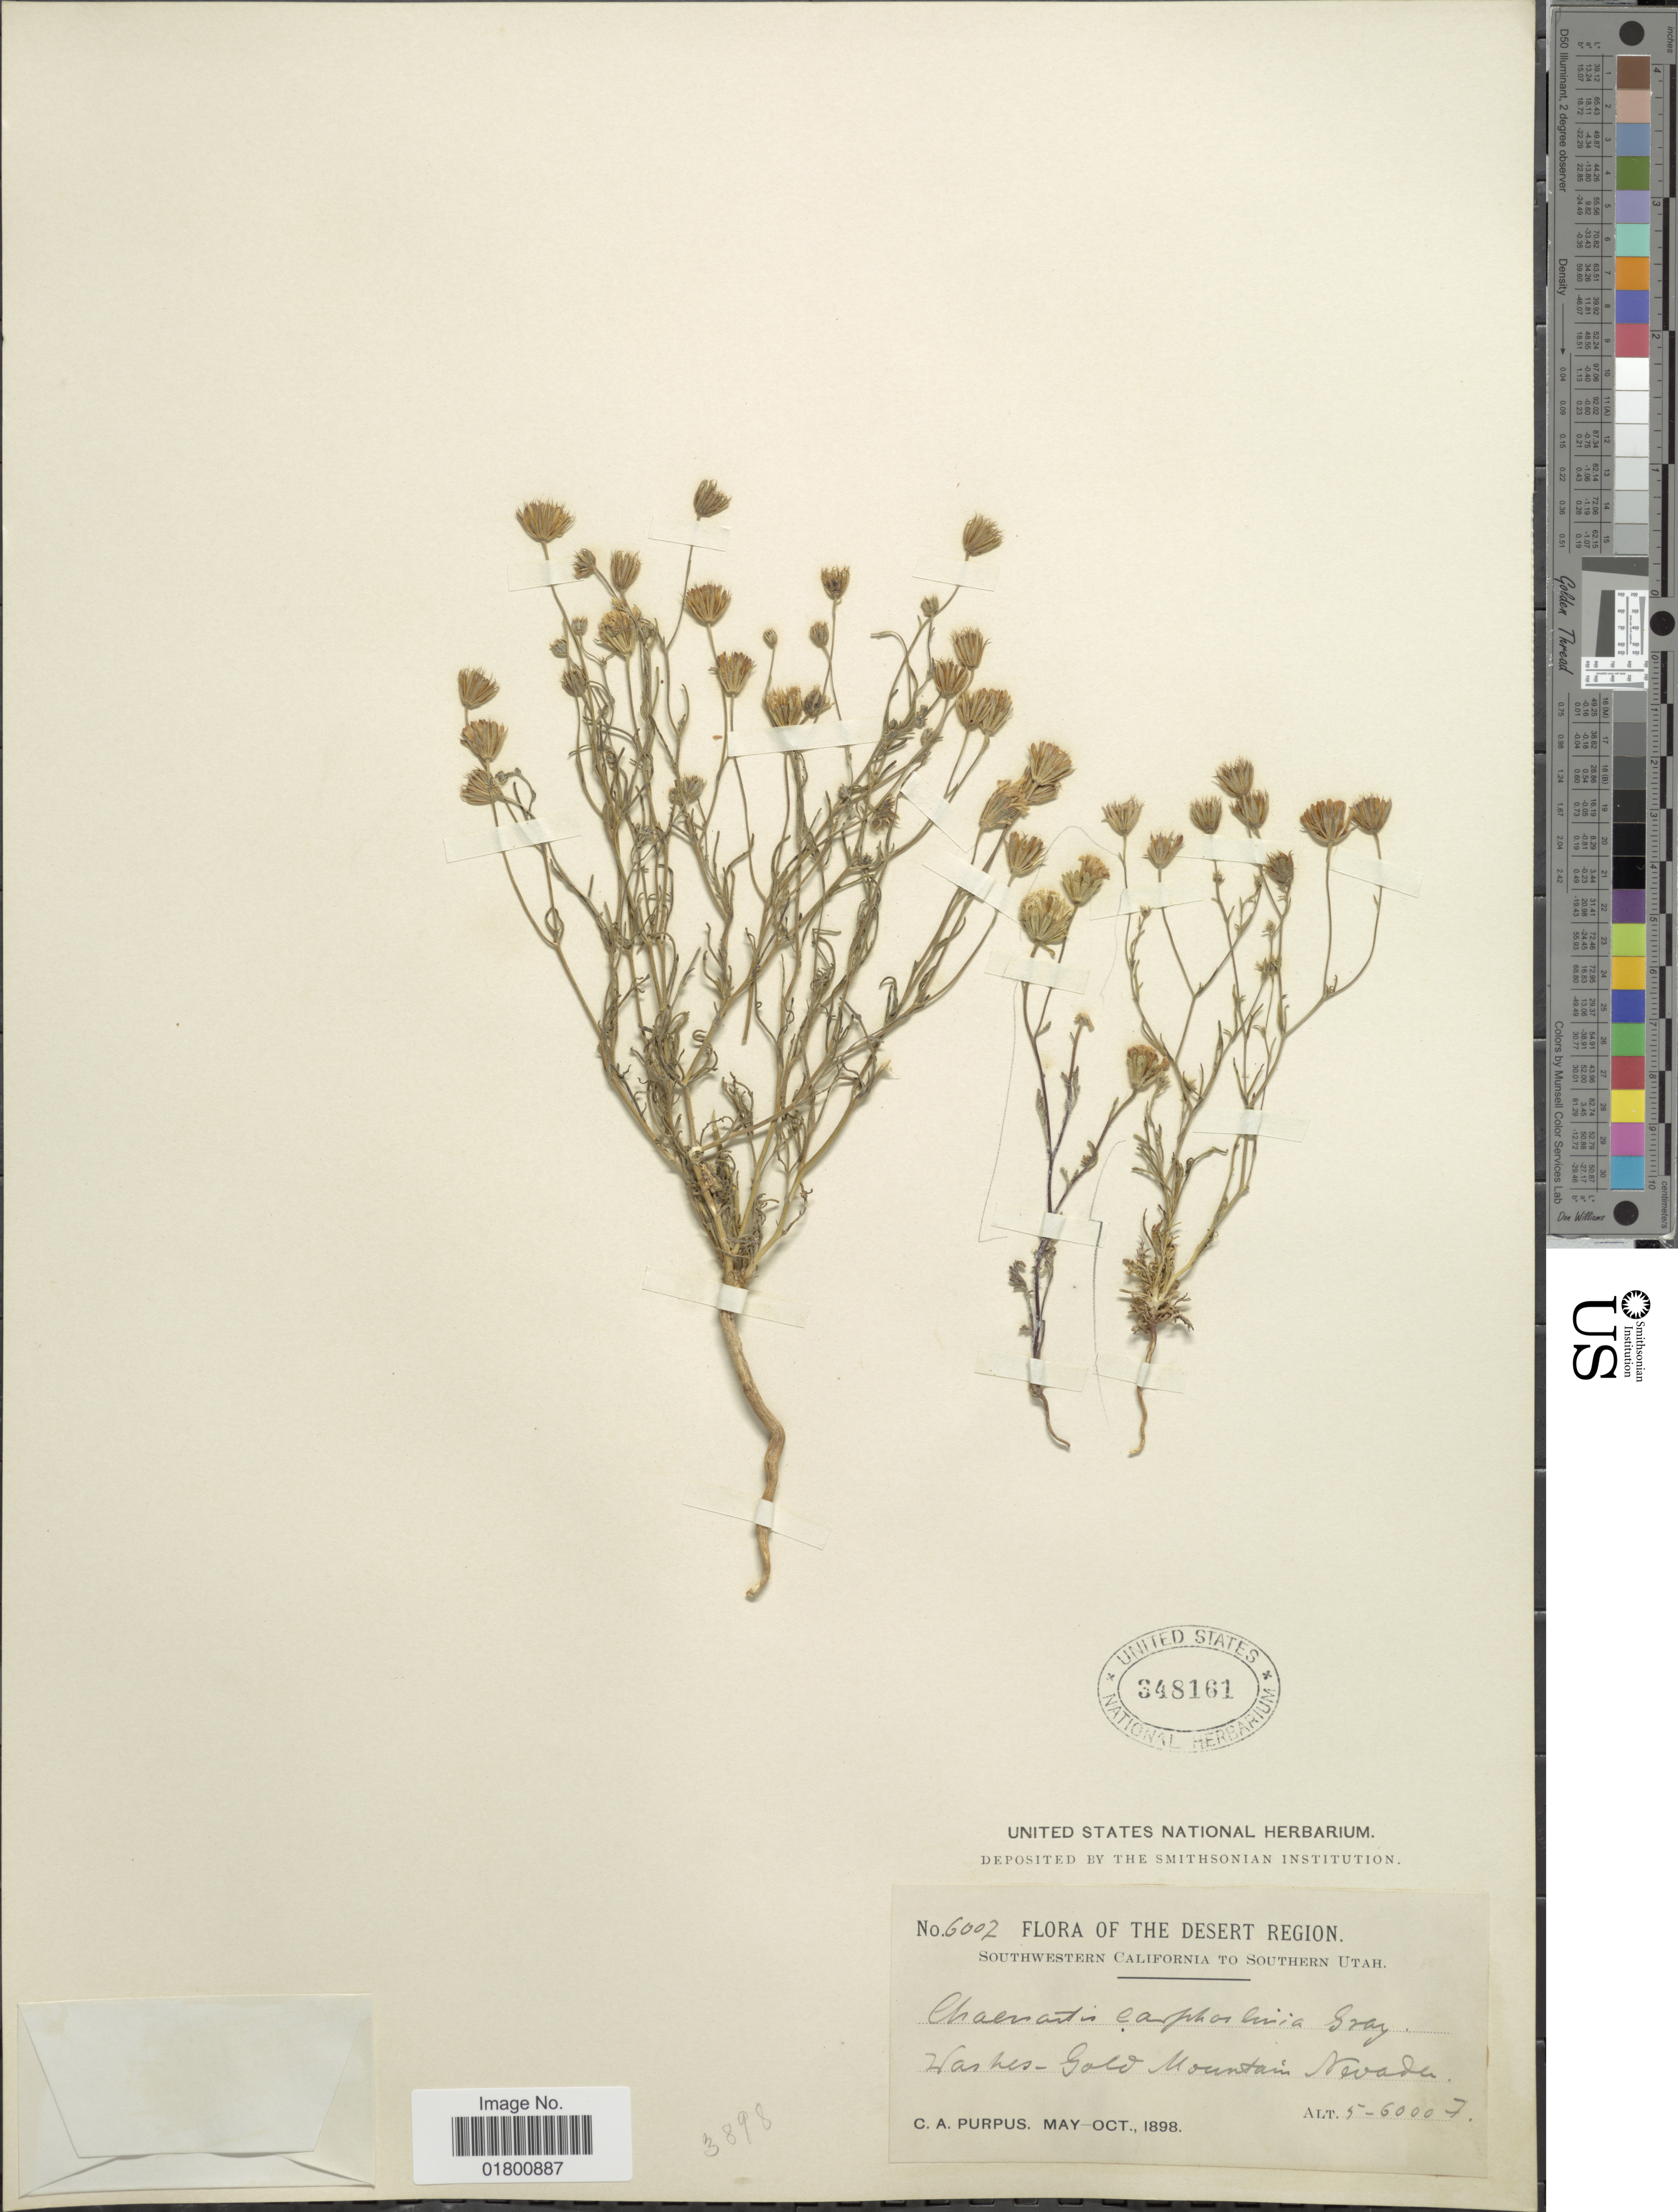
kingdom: Plantae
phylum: Tracheophyta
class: Magnoliopsida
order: Asterales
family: Asteraceae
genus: Chaenactis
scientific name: Chaenactis carphoclinia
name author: A. Gray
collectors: C. A. Purpus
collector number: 6002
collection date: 1898-05/1898-10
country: United States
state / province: Nevada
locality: Desert Region, Southwestern California to Southern Utah, Washes-Gold Mountain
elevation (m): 1524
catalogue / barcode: US 348161